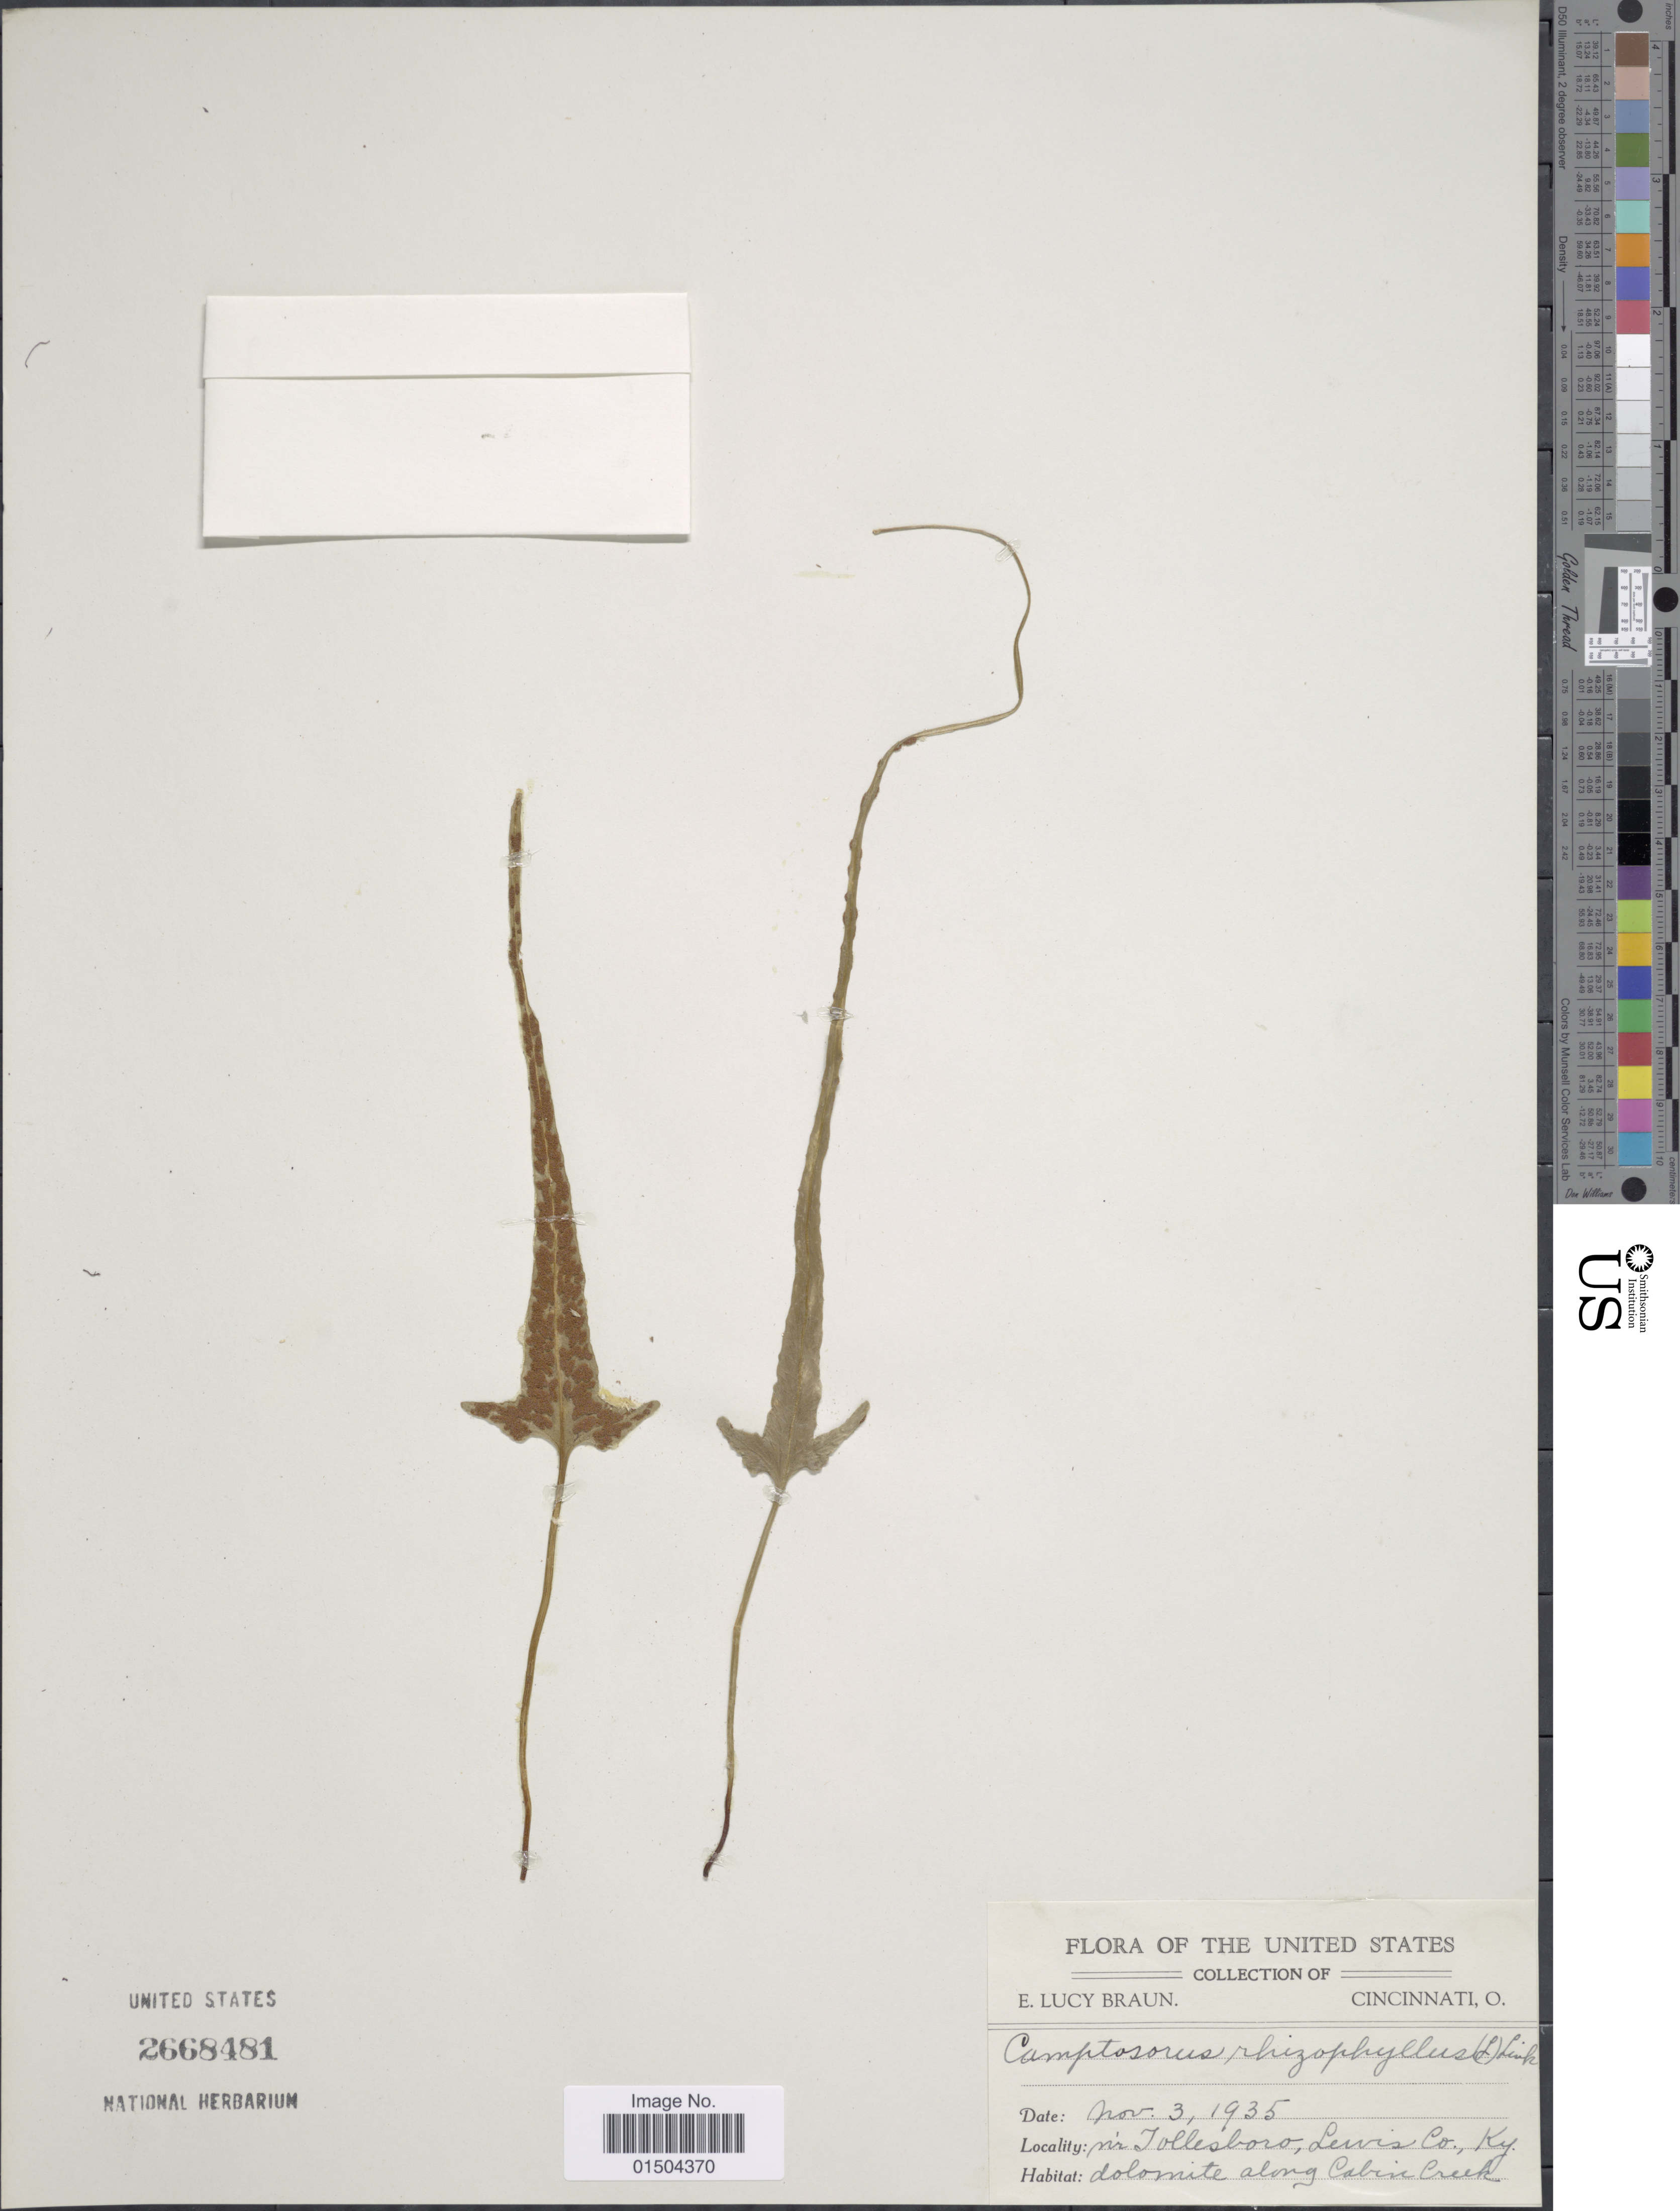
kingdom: Plantae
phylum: Tracheophyta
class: Polypodiopsida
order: Polypodiales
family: Aspleniaceae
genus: Asplenium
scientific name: Asplenium rhizophyllum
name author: L.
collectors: E. L. Braun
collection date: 1935-11-03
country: United States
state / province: Kentucky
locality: Nr Tollesboro, Lewis Co. Dolomite along Cabin Creek.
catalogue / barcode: US 2668481